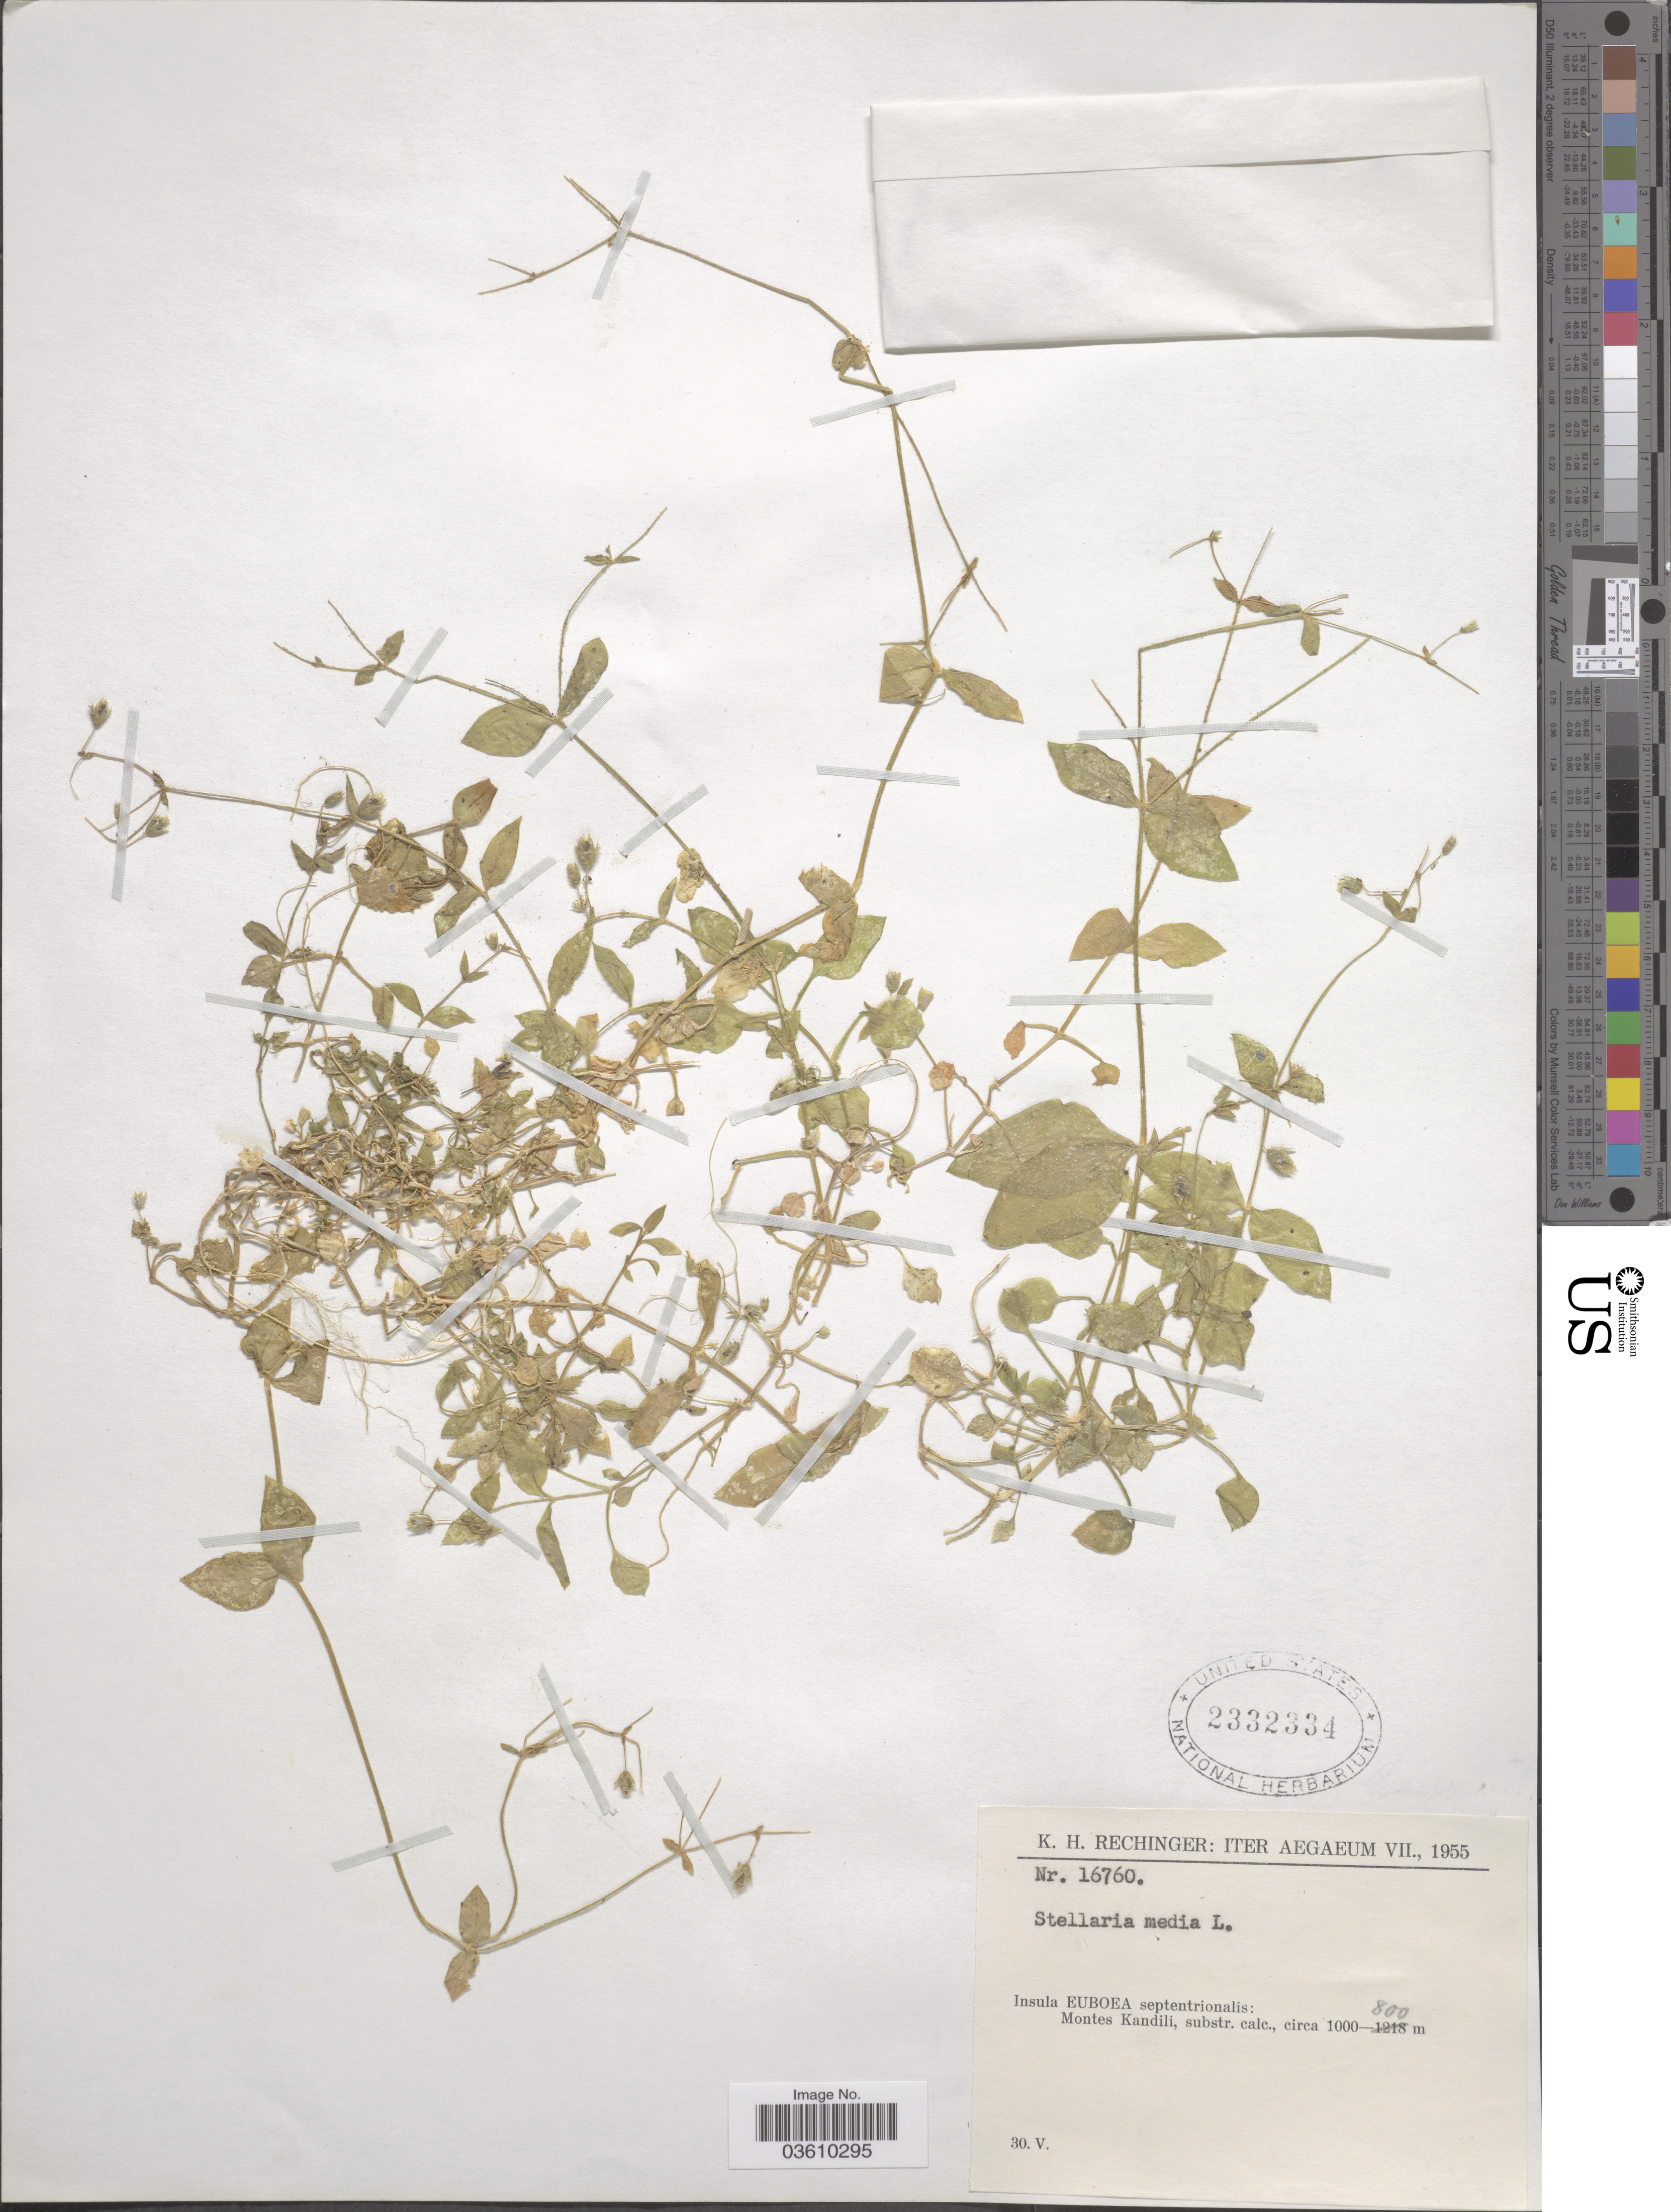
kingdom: Plantae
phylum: Tracheophyta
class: Magnoliopsida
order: Caryophyllales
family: Caryophyllaceae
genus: Stellaria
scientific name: Stellaria media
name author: (L.) Vill.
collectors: K. H. Rechinger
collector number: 16760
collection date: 1955-07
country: Greece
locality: Aegaeum. Insula Euboba septentrionalis: Montes Kandili.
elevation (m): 800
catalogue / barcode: US 2332334